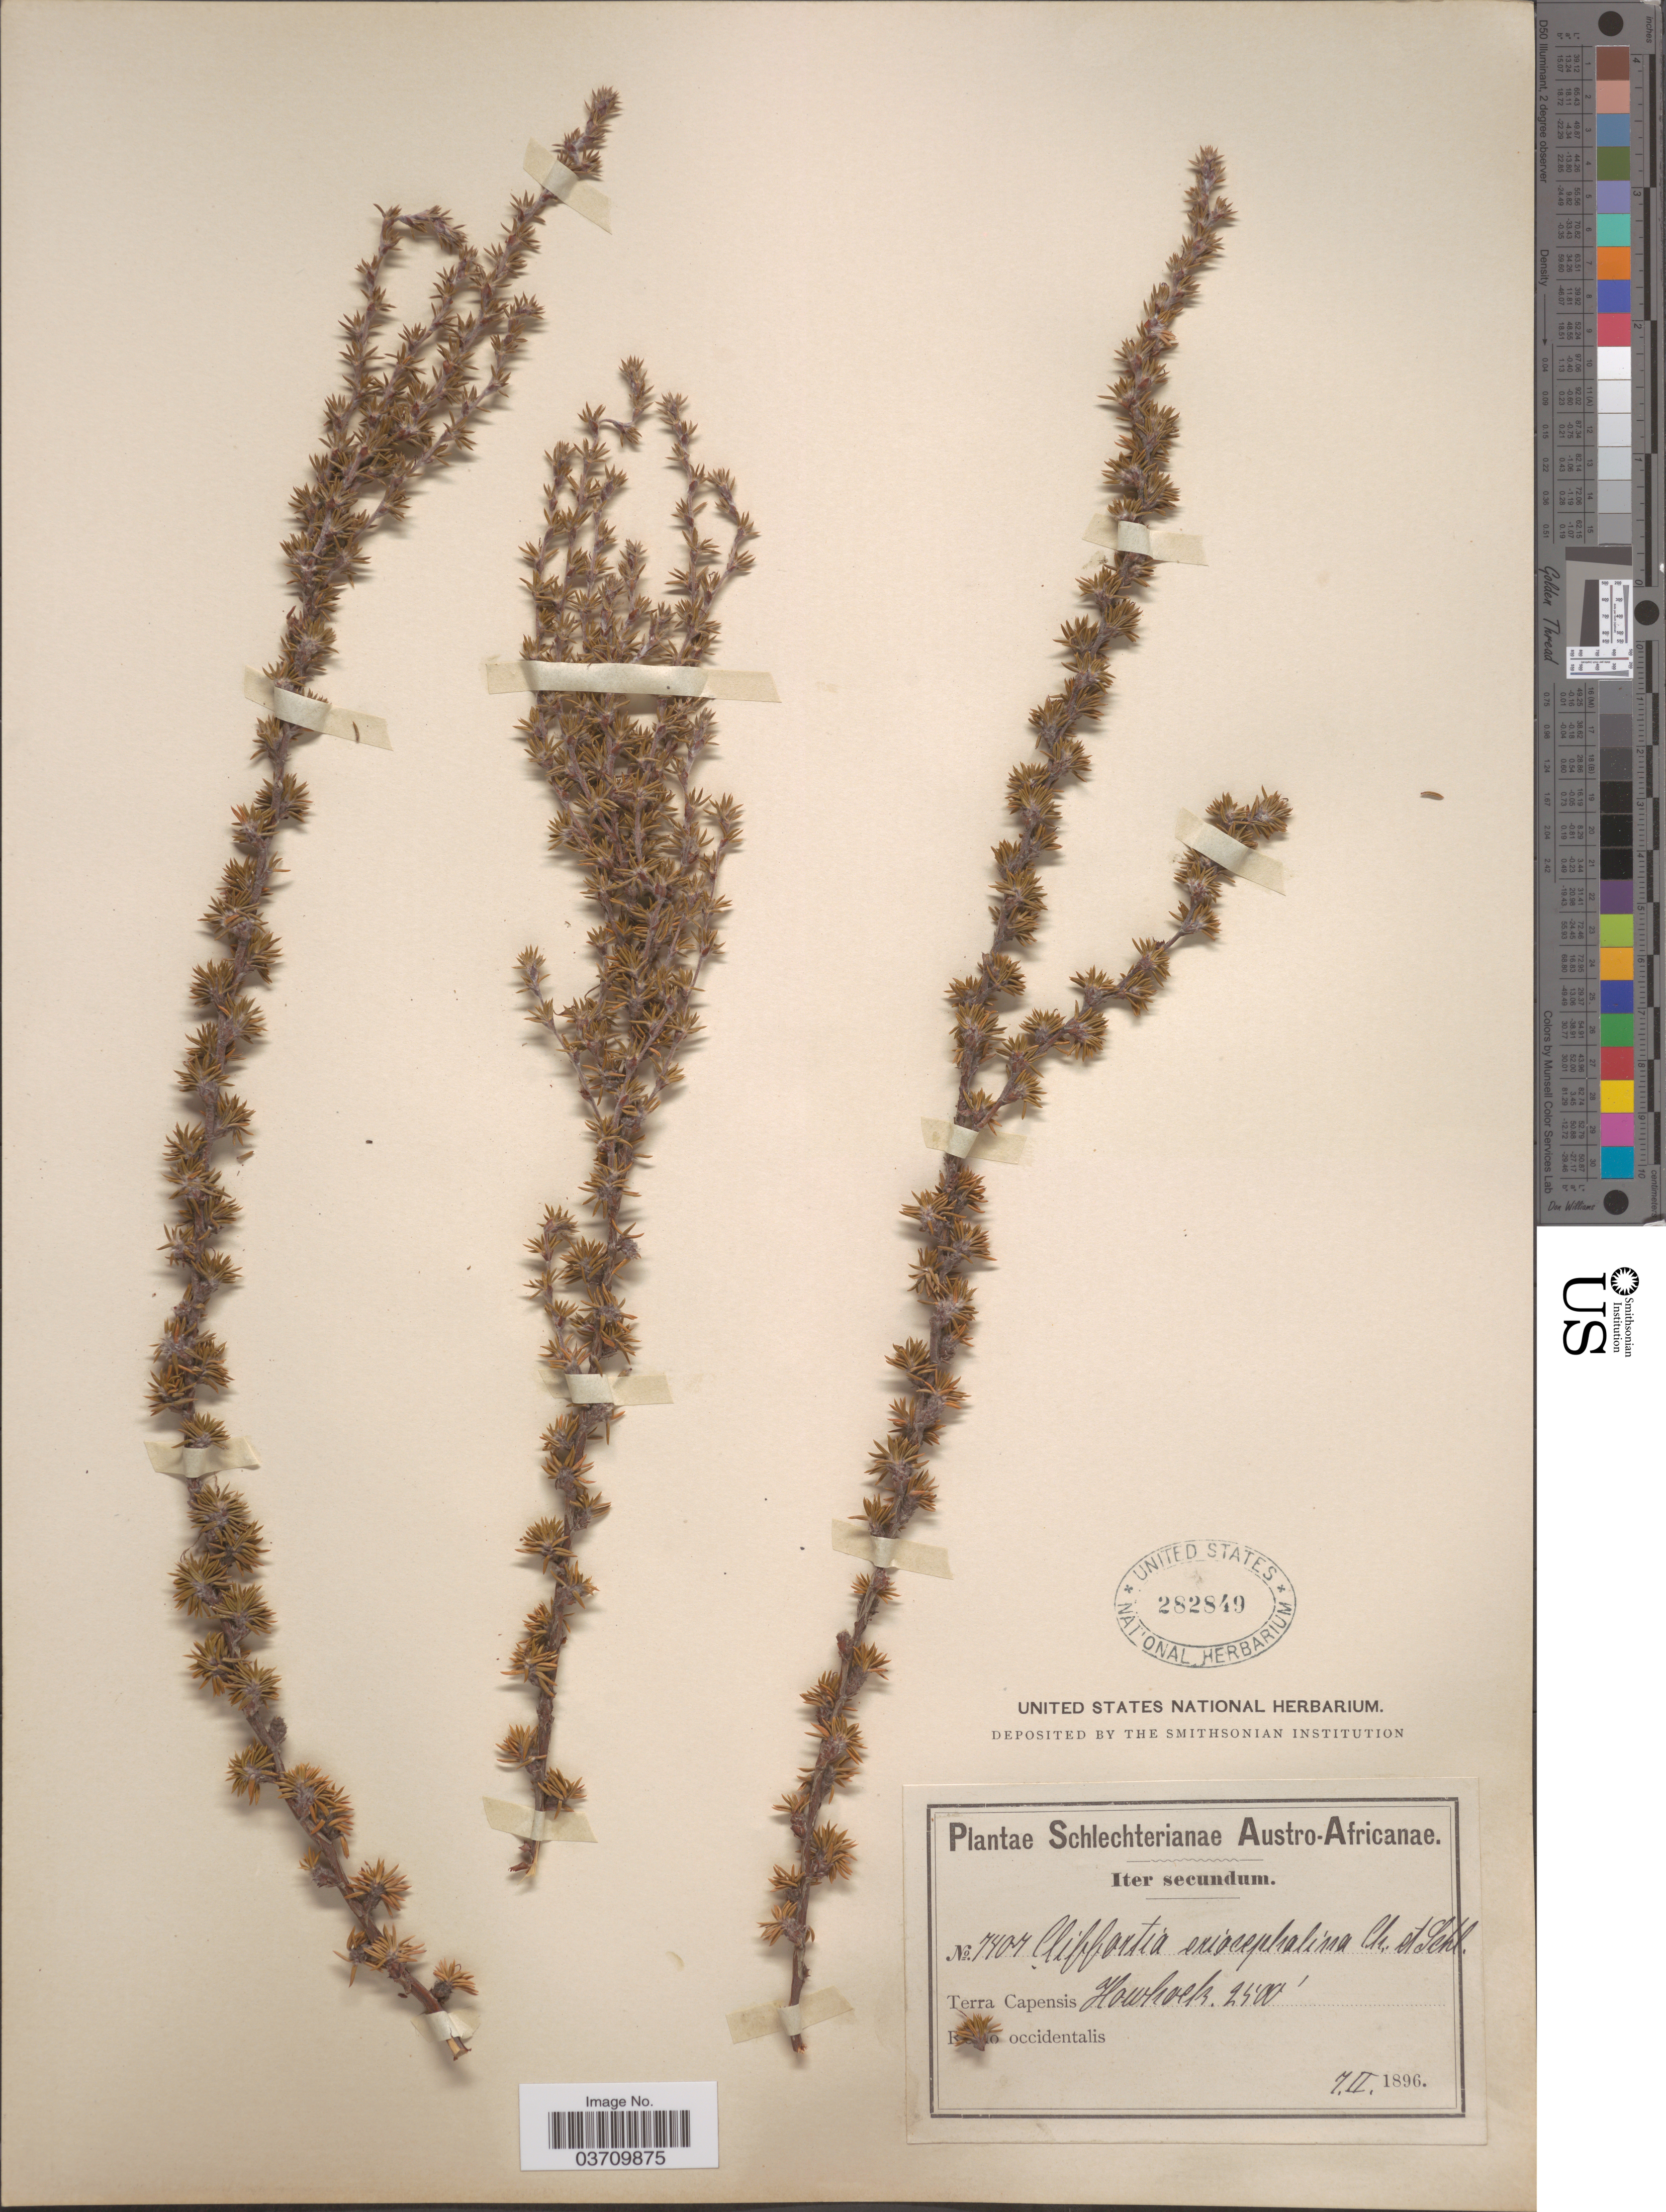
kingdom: Plantae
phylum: Tracheophyta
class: Magnoliopsida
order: Rosales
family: Rosaceae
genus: Cliffortia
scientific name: Cliffortia eriocephalina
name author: Cham.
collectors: Schlechter, --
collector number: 7407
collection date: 1896-02-07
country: South Africa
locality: Austro-Africanae. Terra Capensis. R [illegible text]o occidentalis. Howhoek.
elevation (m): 762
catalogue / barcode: US 282849